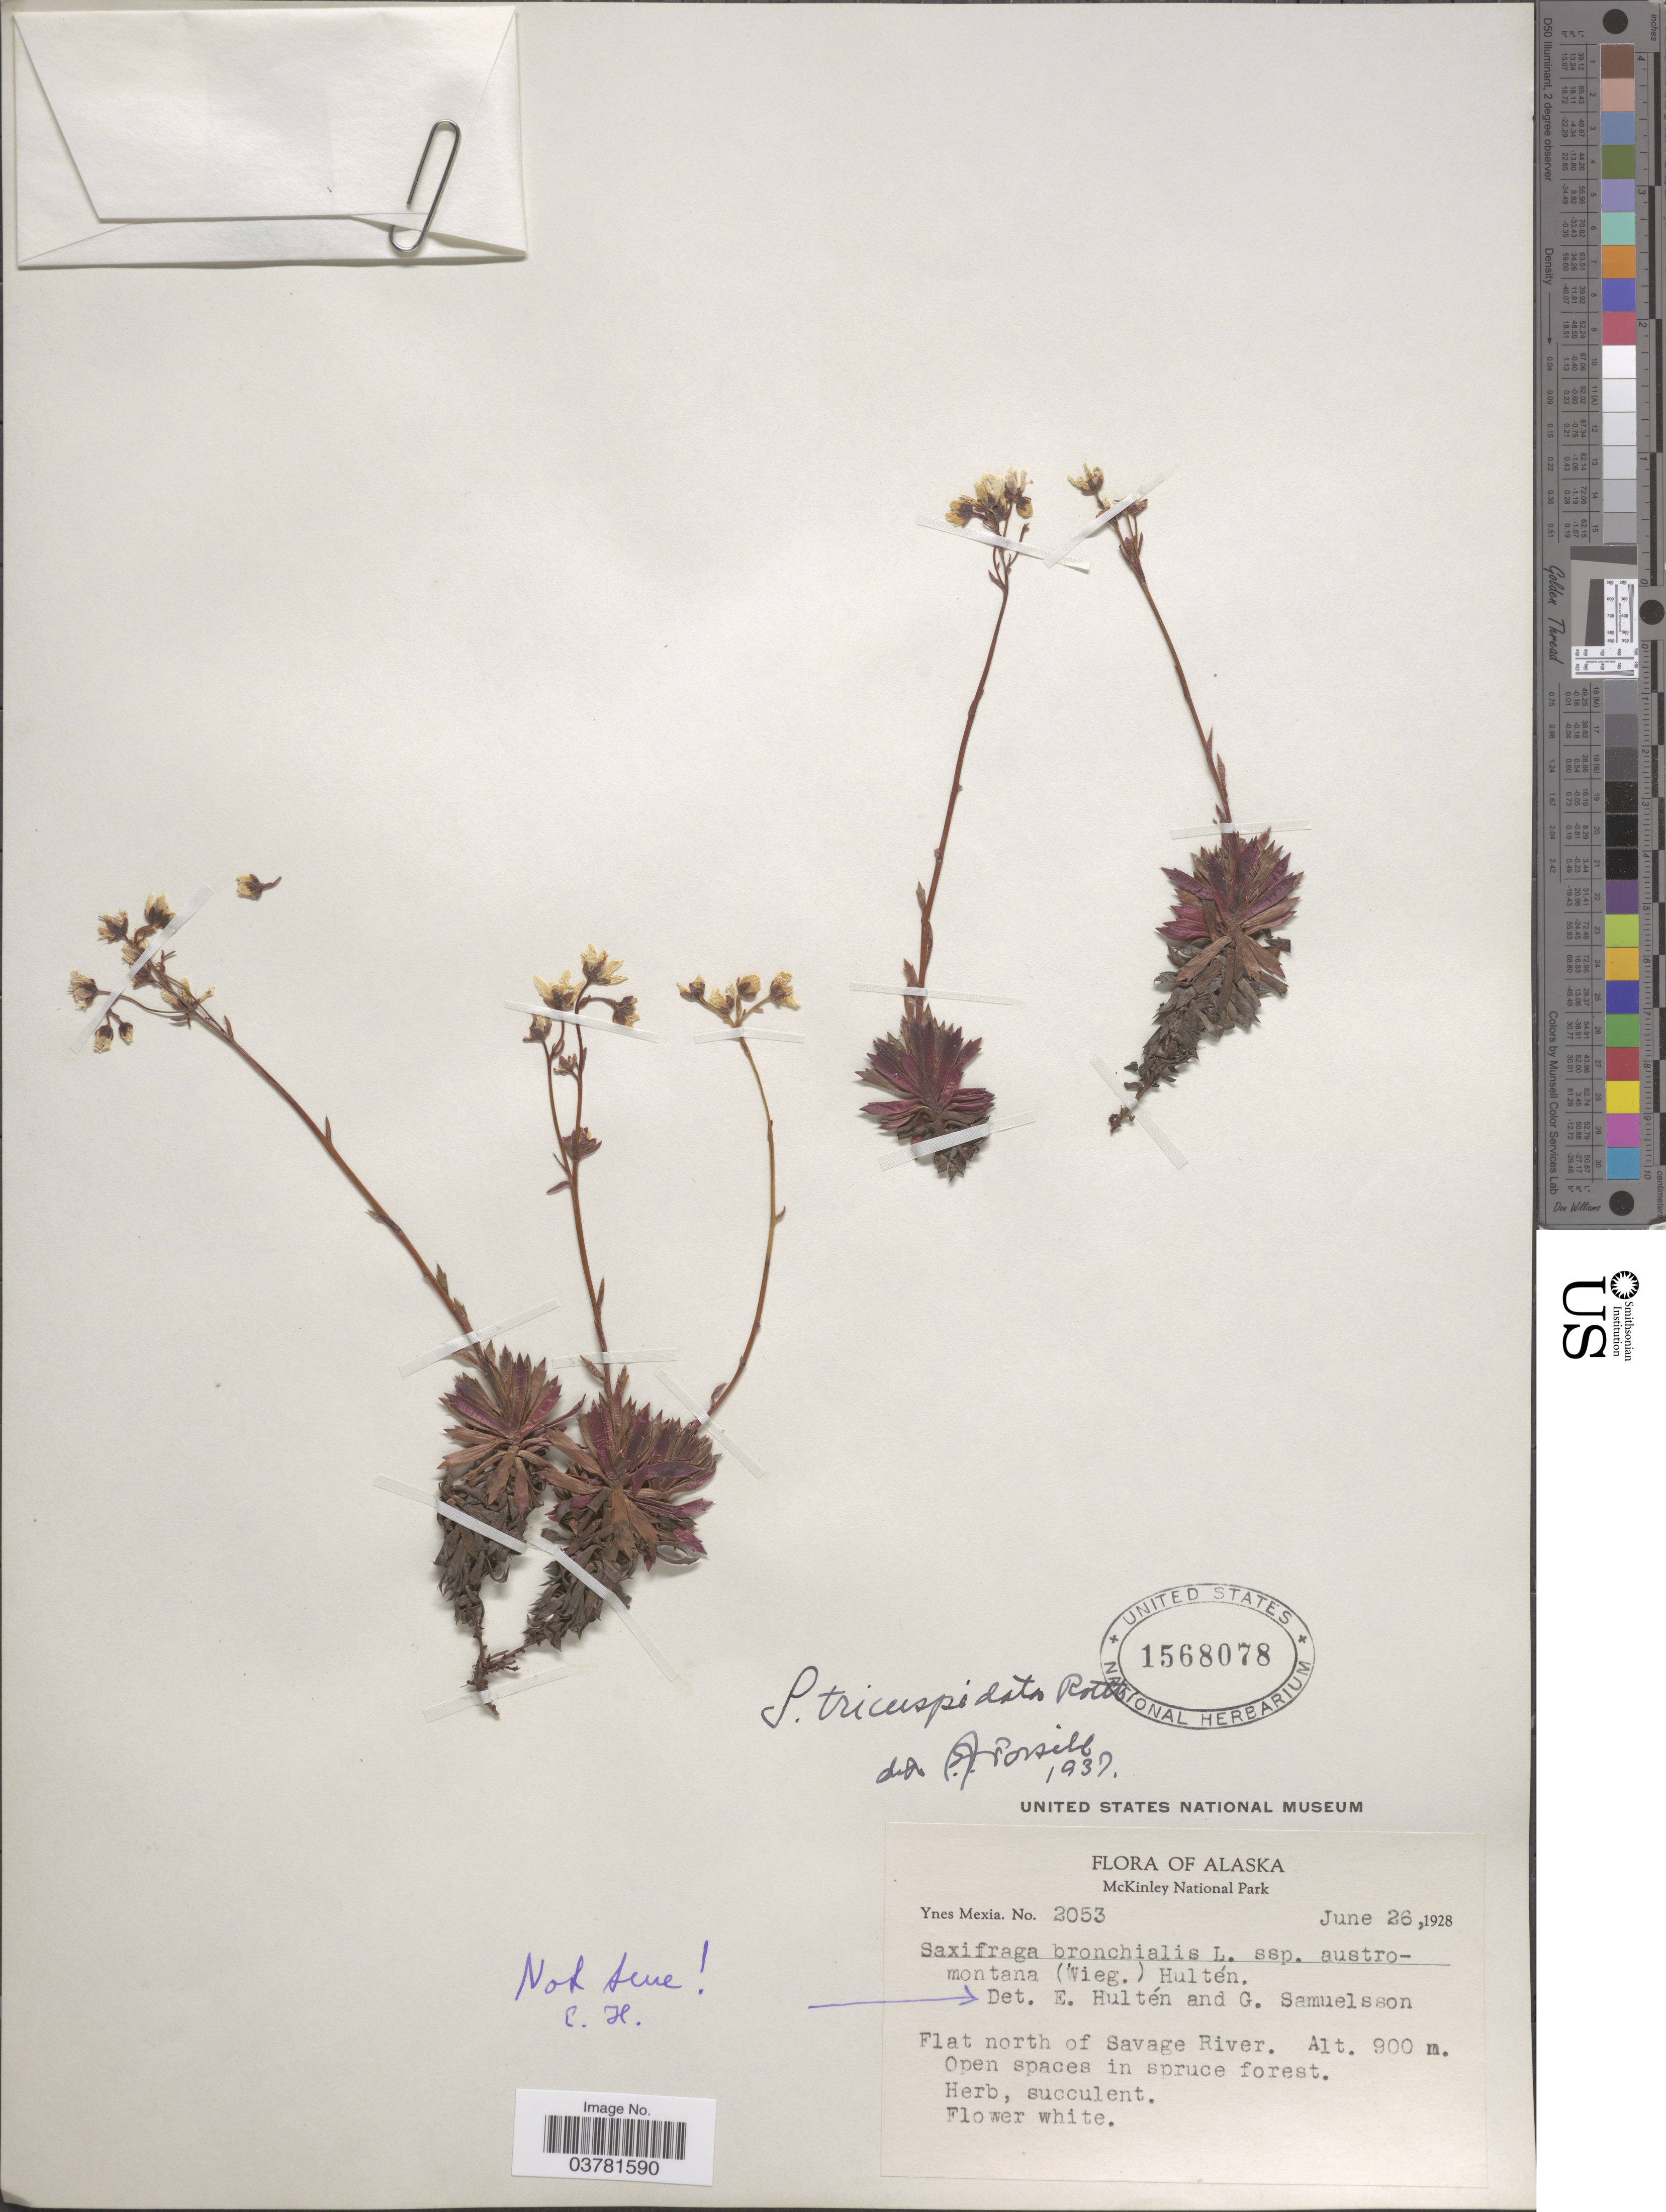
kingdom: Plantae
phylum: Tracheophyta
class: Magnoliopsida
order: Saxifragales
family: Saxifragaceae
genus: Saxifraga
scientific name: Saxifraga tricuspidata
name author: Rottb.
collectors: Y. Mexia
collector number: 2053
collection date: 1928-06-26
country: United States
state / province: Alaska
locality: McKinley National Park. Flat north of Savage River.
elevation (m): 900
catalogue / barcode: US 1568078